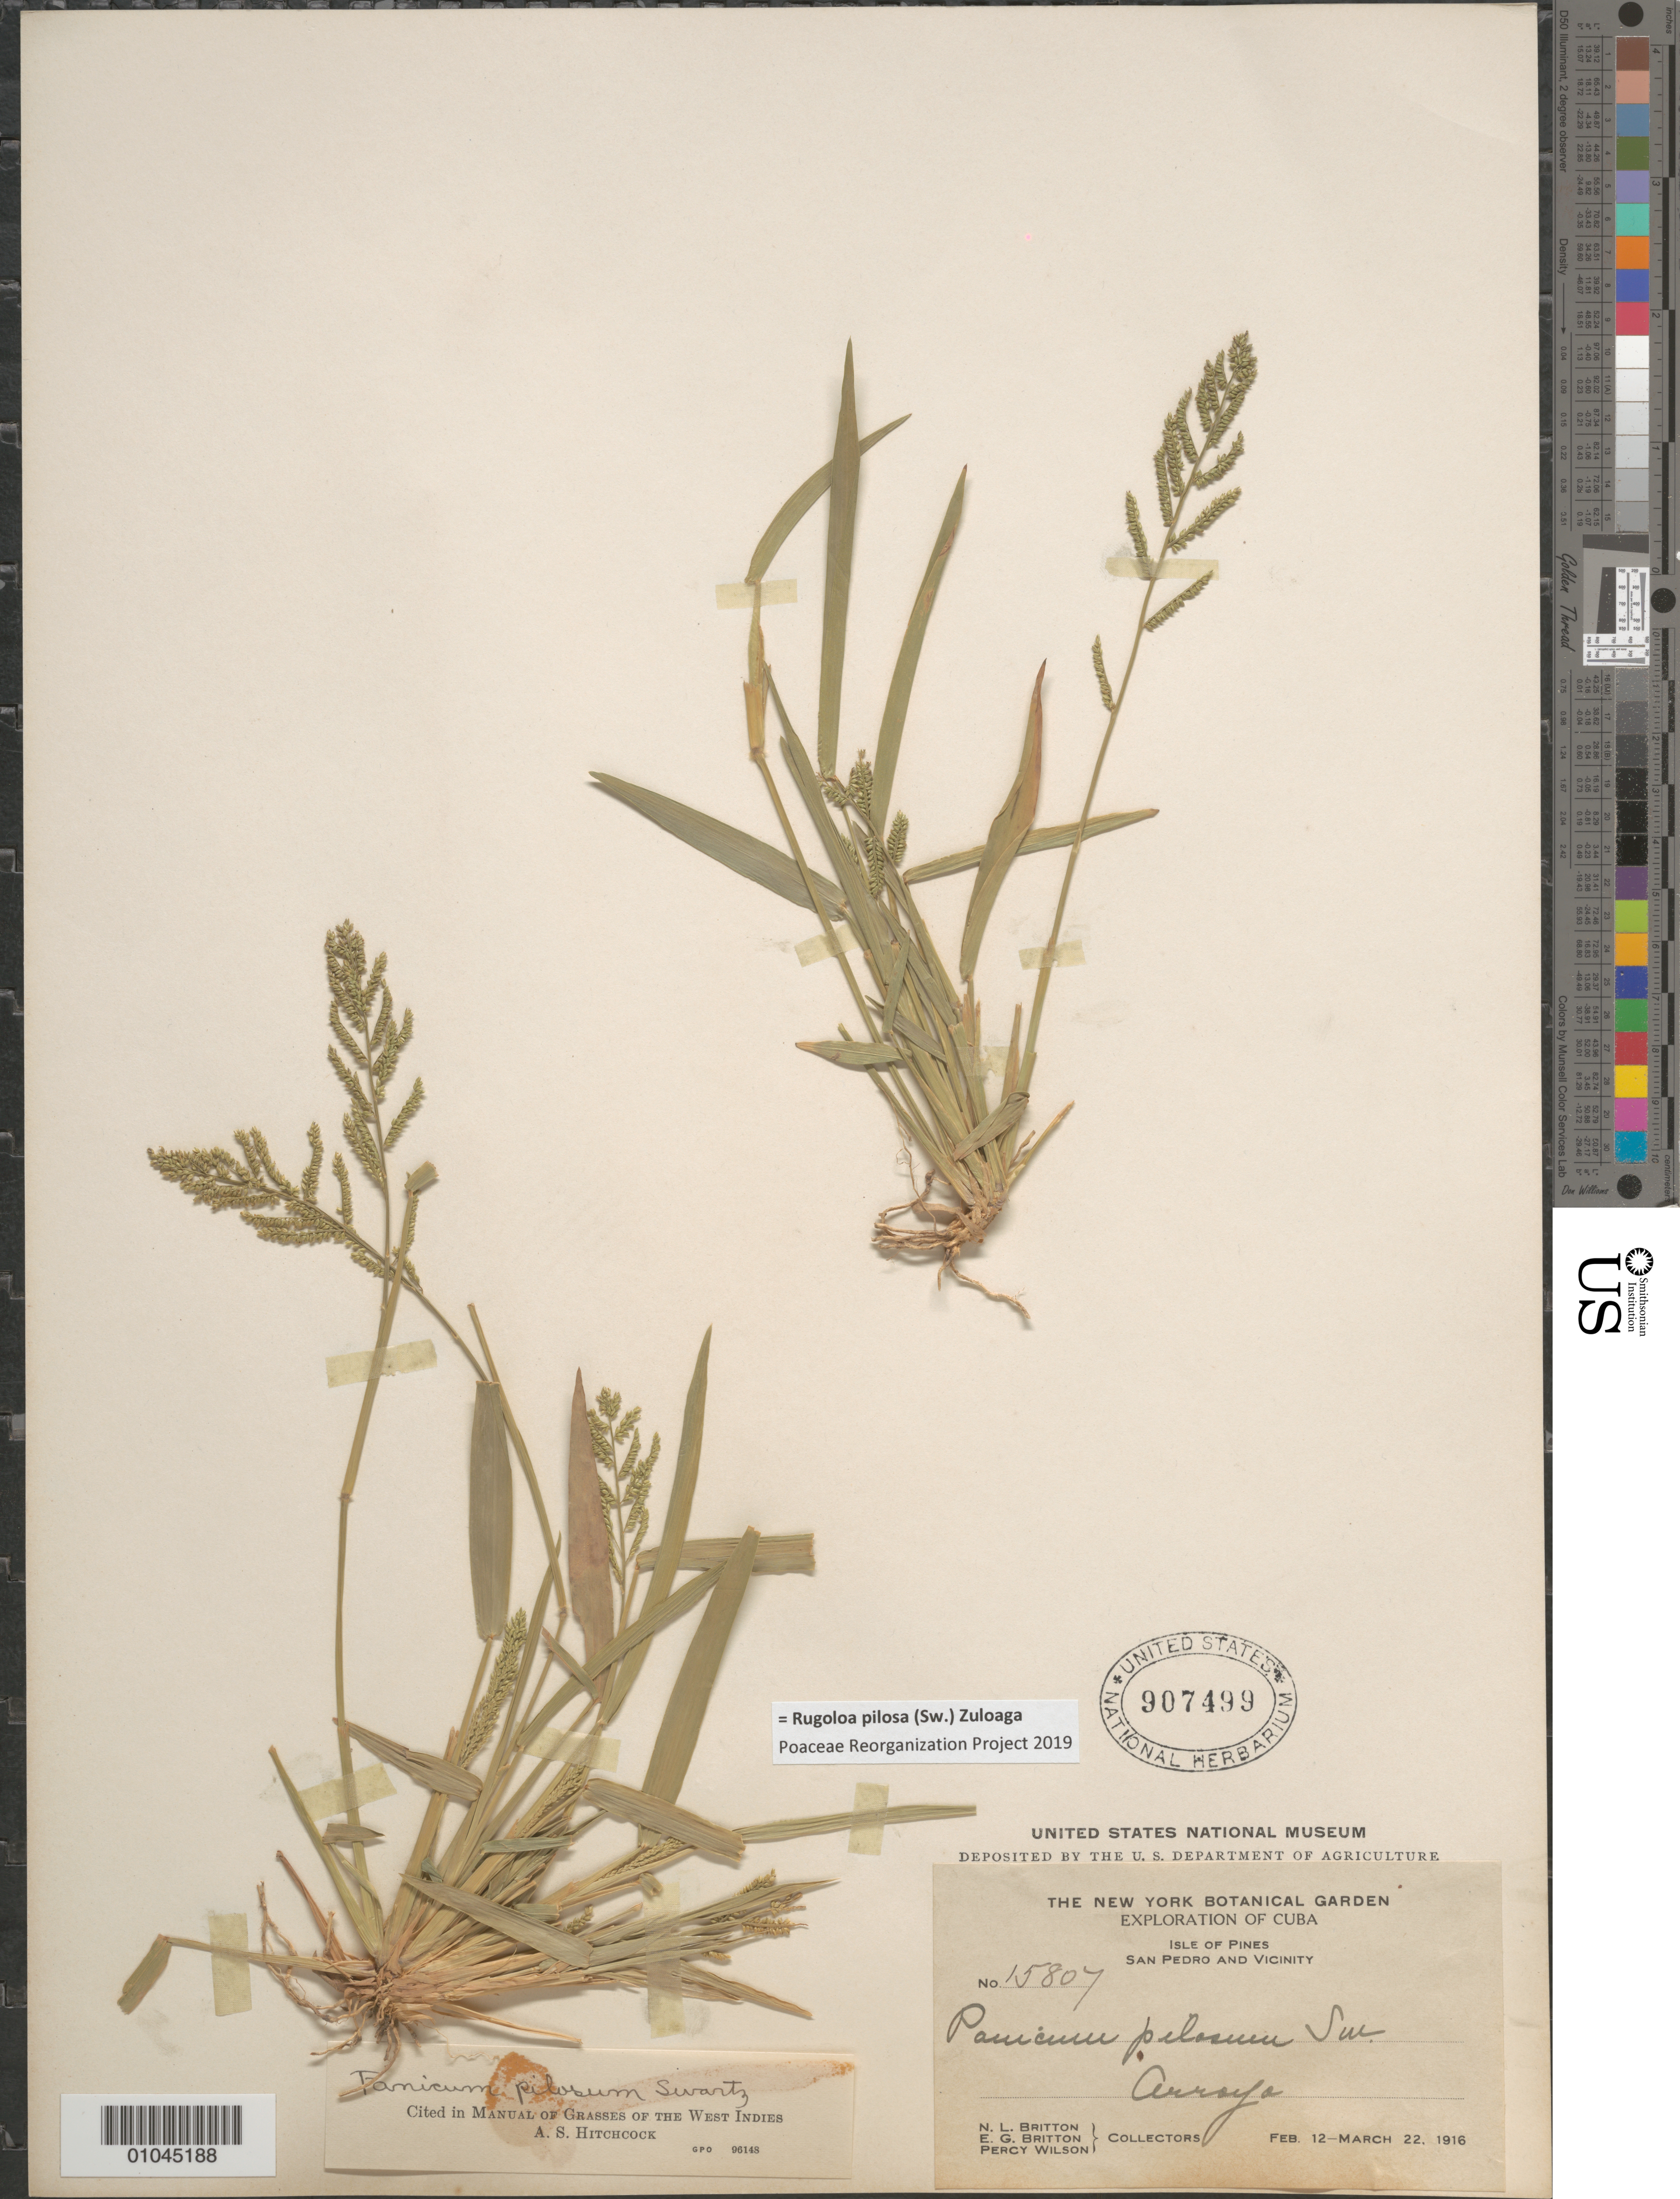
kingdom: Plantae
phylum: Tracheophyta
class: Liliopsida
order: Poales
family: Poaceae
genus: Panicum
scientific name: Panicum pilosum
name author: Sw.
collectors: E. G. Britton, N. Britton & P. Wilson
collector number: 15807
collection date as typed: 12 Feb 1916 to 22 Mar 1916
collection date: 1916-02-12/1916-03-22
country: Cuba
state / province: Isla de la Juventud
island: Isla de la Juventud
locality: [Isle of Pines], Arroyo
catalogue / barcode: US 907499